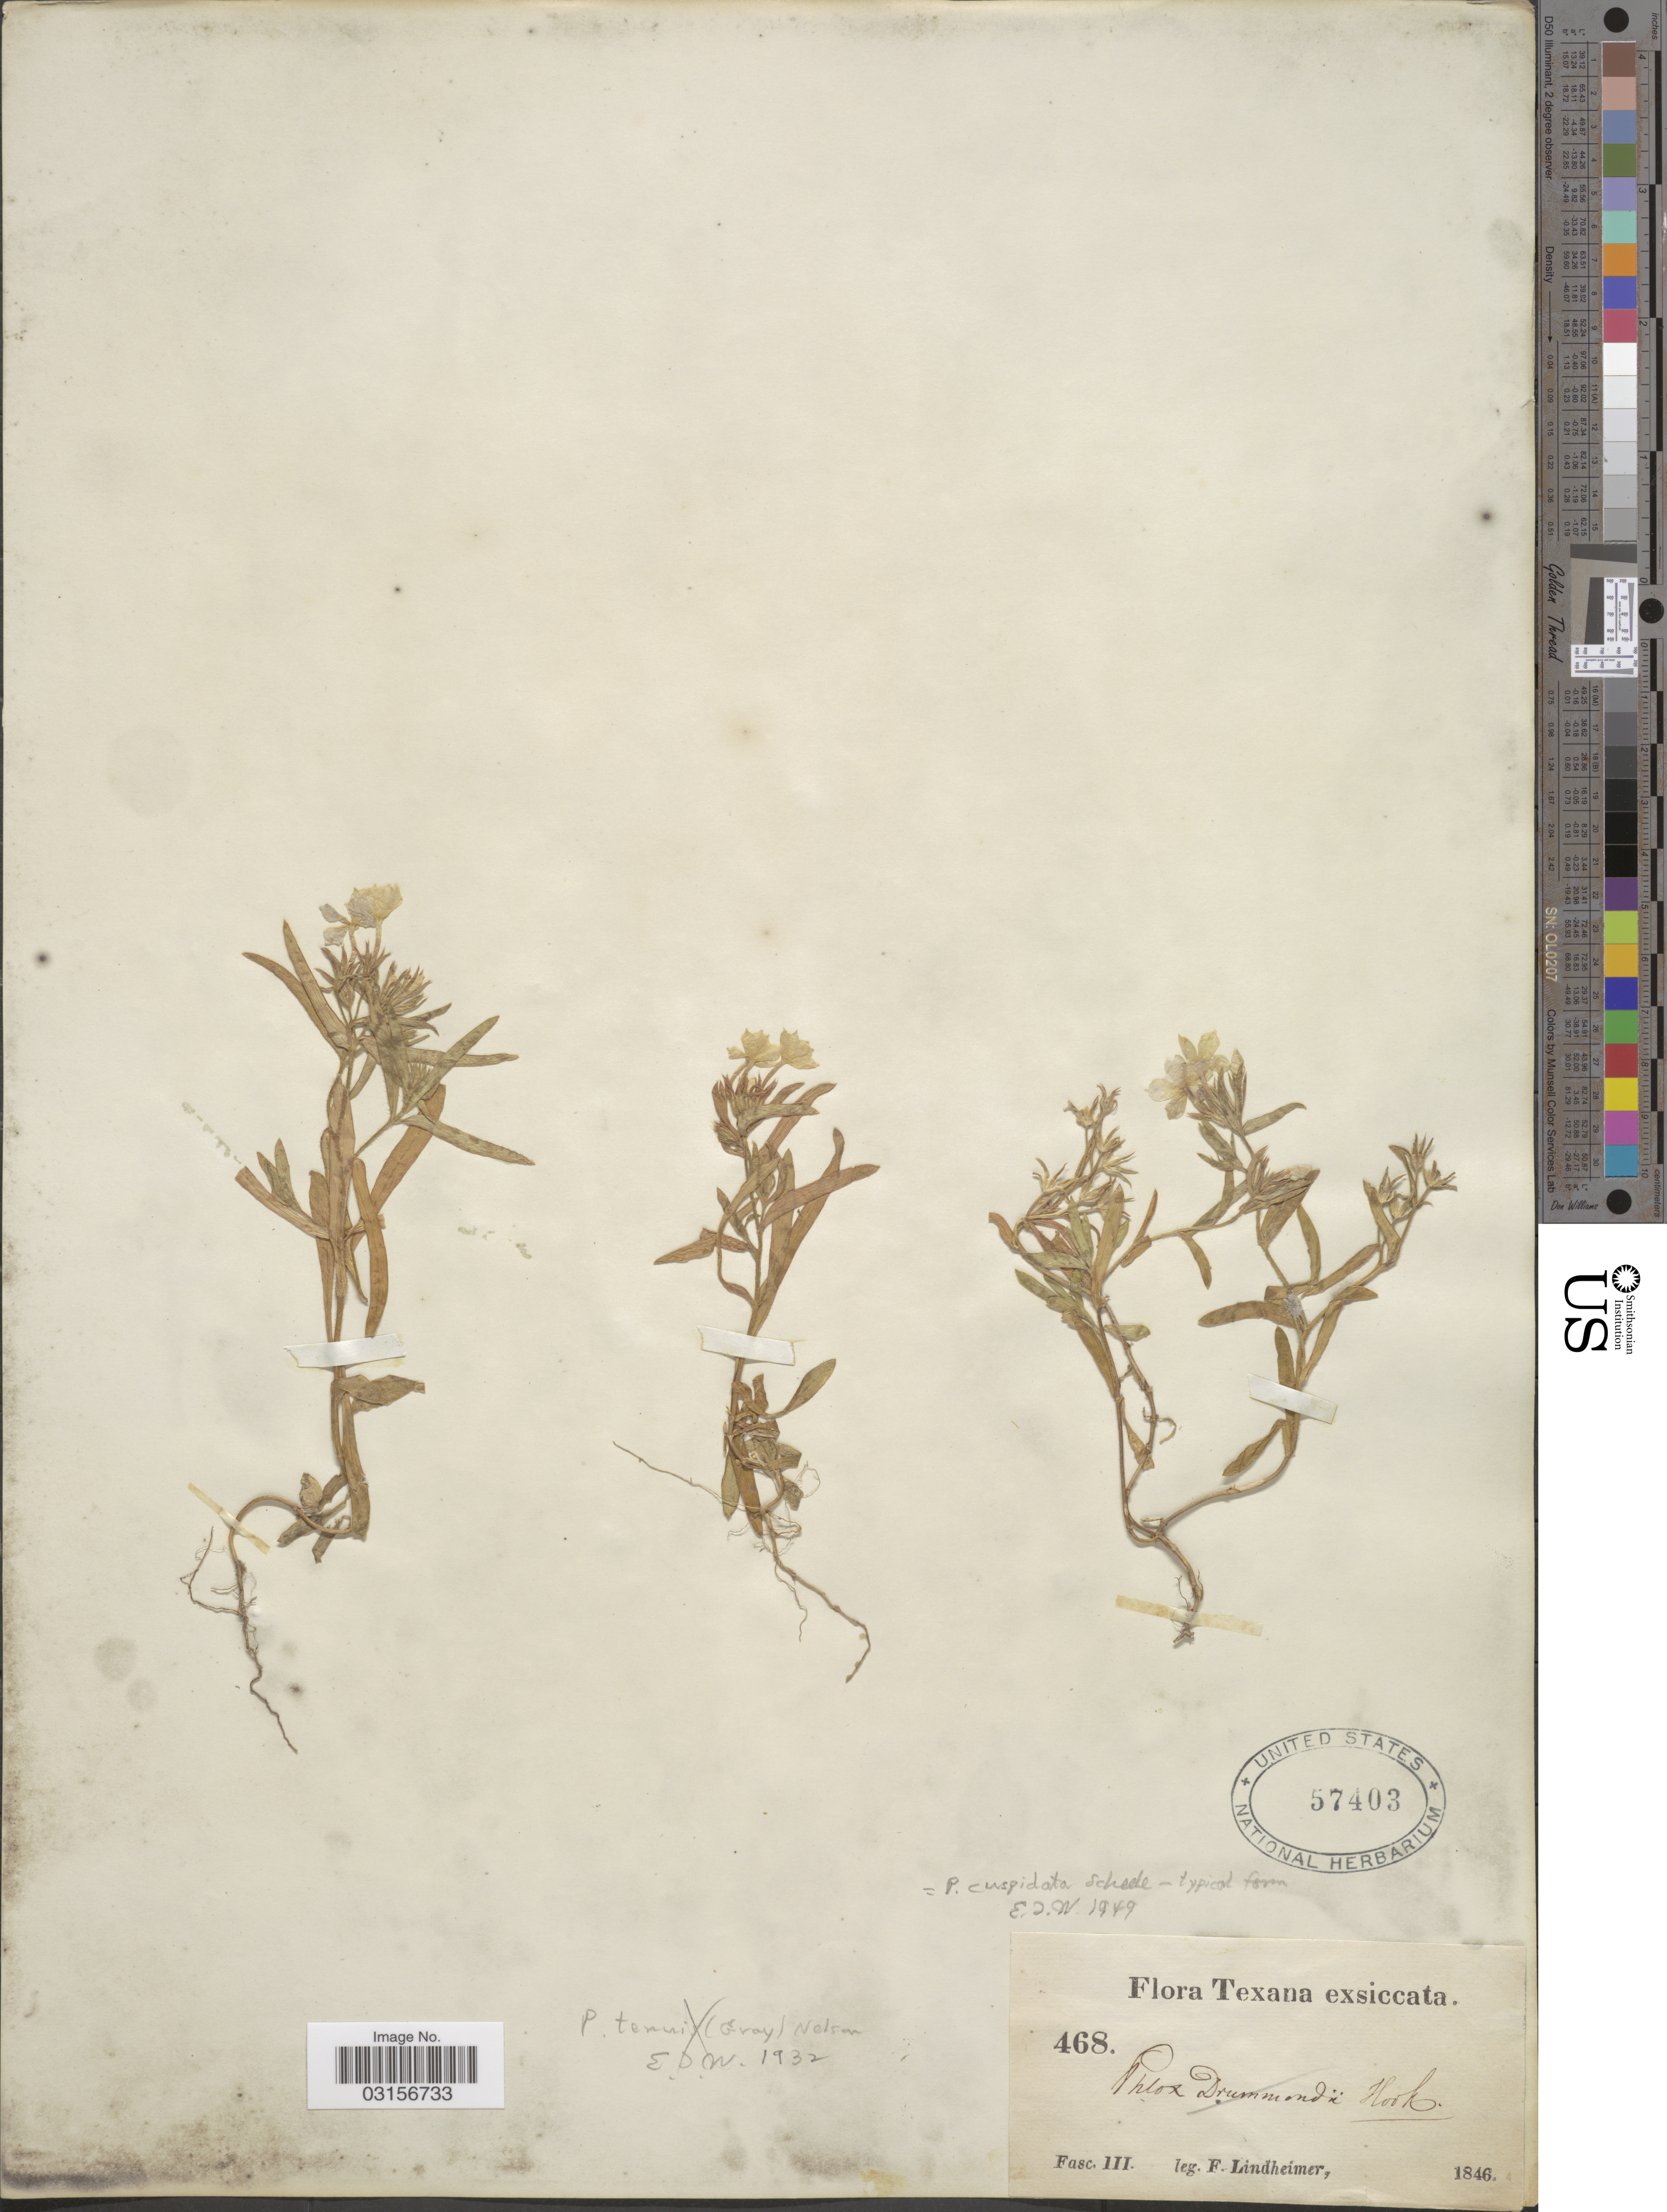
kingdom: Plantae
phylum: Tracheophyta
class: Magnoliopsida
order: Ericales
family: Polemoniaceae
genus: Phlox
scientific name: Phlox cuspidata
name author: Scheele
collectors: F. Lindheimer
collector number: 468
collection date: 1846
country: United States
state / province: Texas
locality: Fasc. III.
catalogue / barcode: US 57403